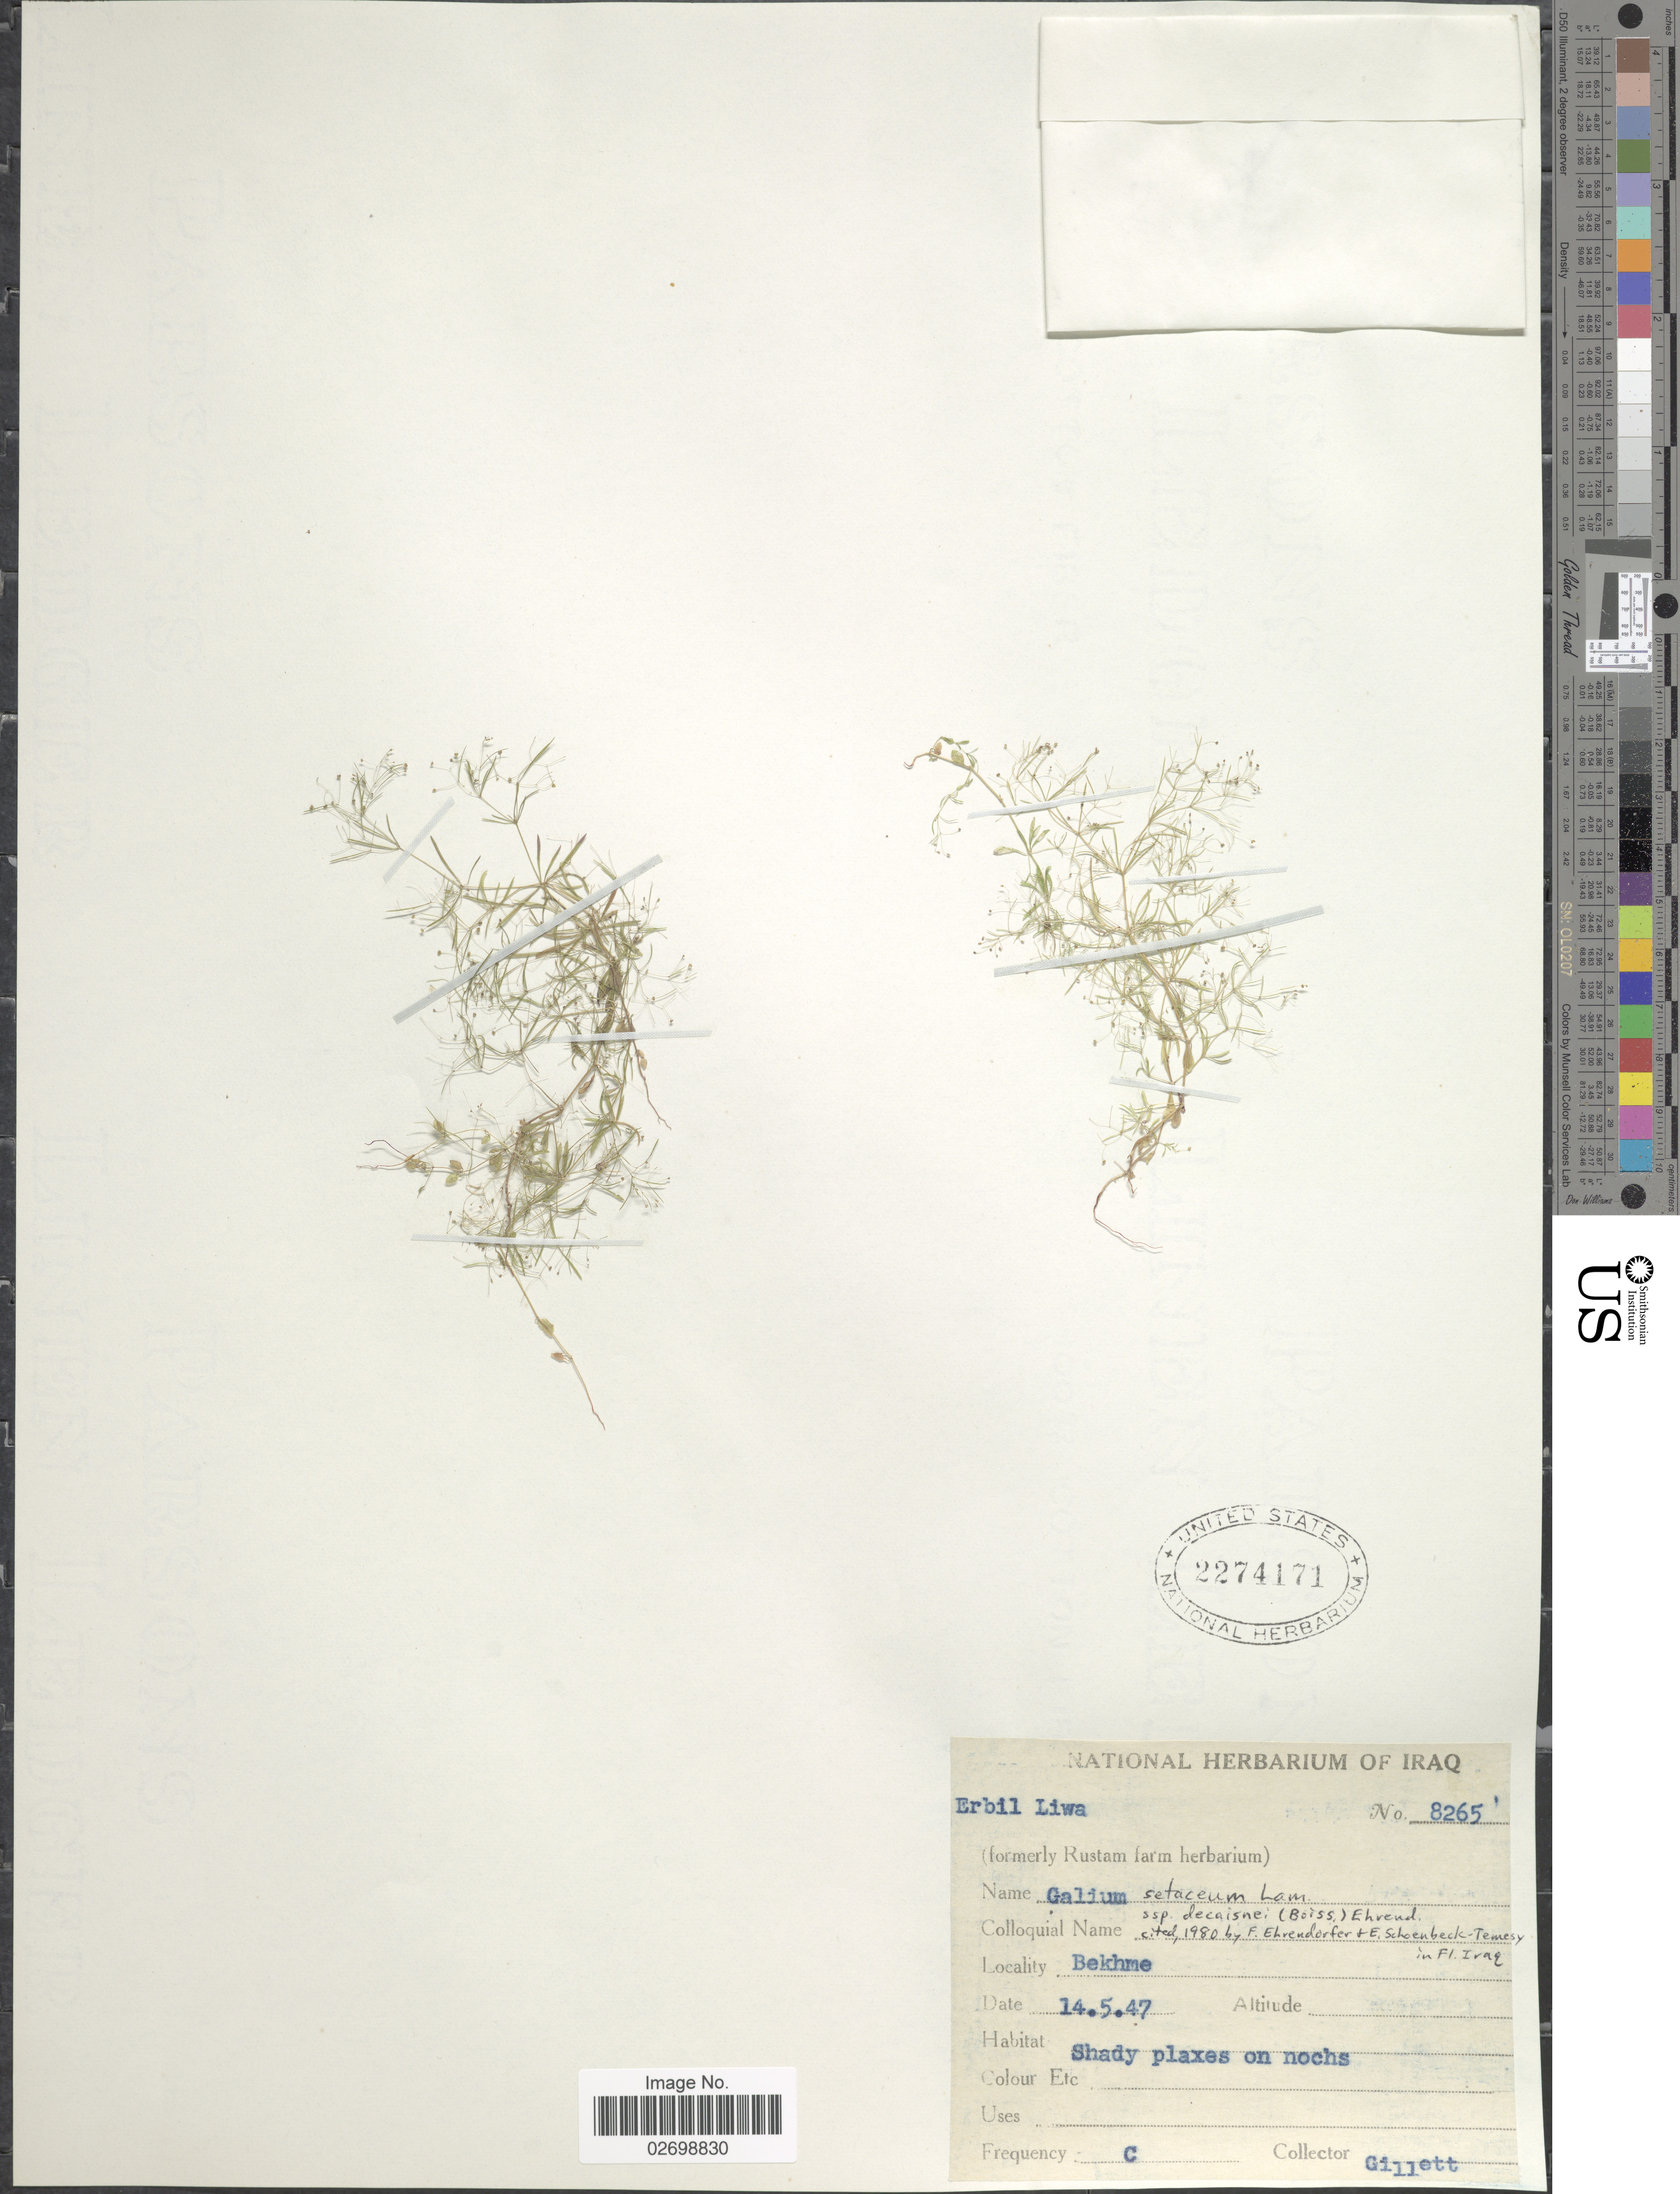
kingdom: Plantae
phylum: Tracheophyta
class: Magnoliopsida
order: Gentianales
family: Rubiaceae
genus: Galium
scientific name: Galium setaceum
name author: Lam.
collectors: Gillett, --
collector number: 8265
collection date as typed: Transcribed d/m/y: 14/5/47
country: Iraq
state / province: Ninawa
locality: Bekhme, Erbil Liwa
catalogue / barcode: US 2274171